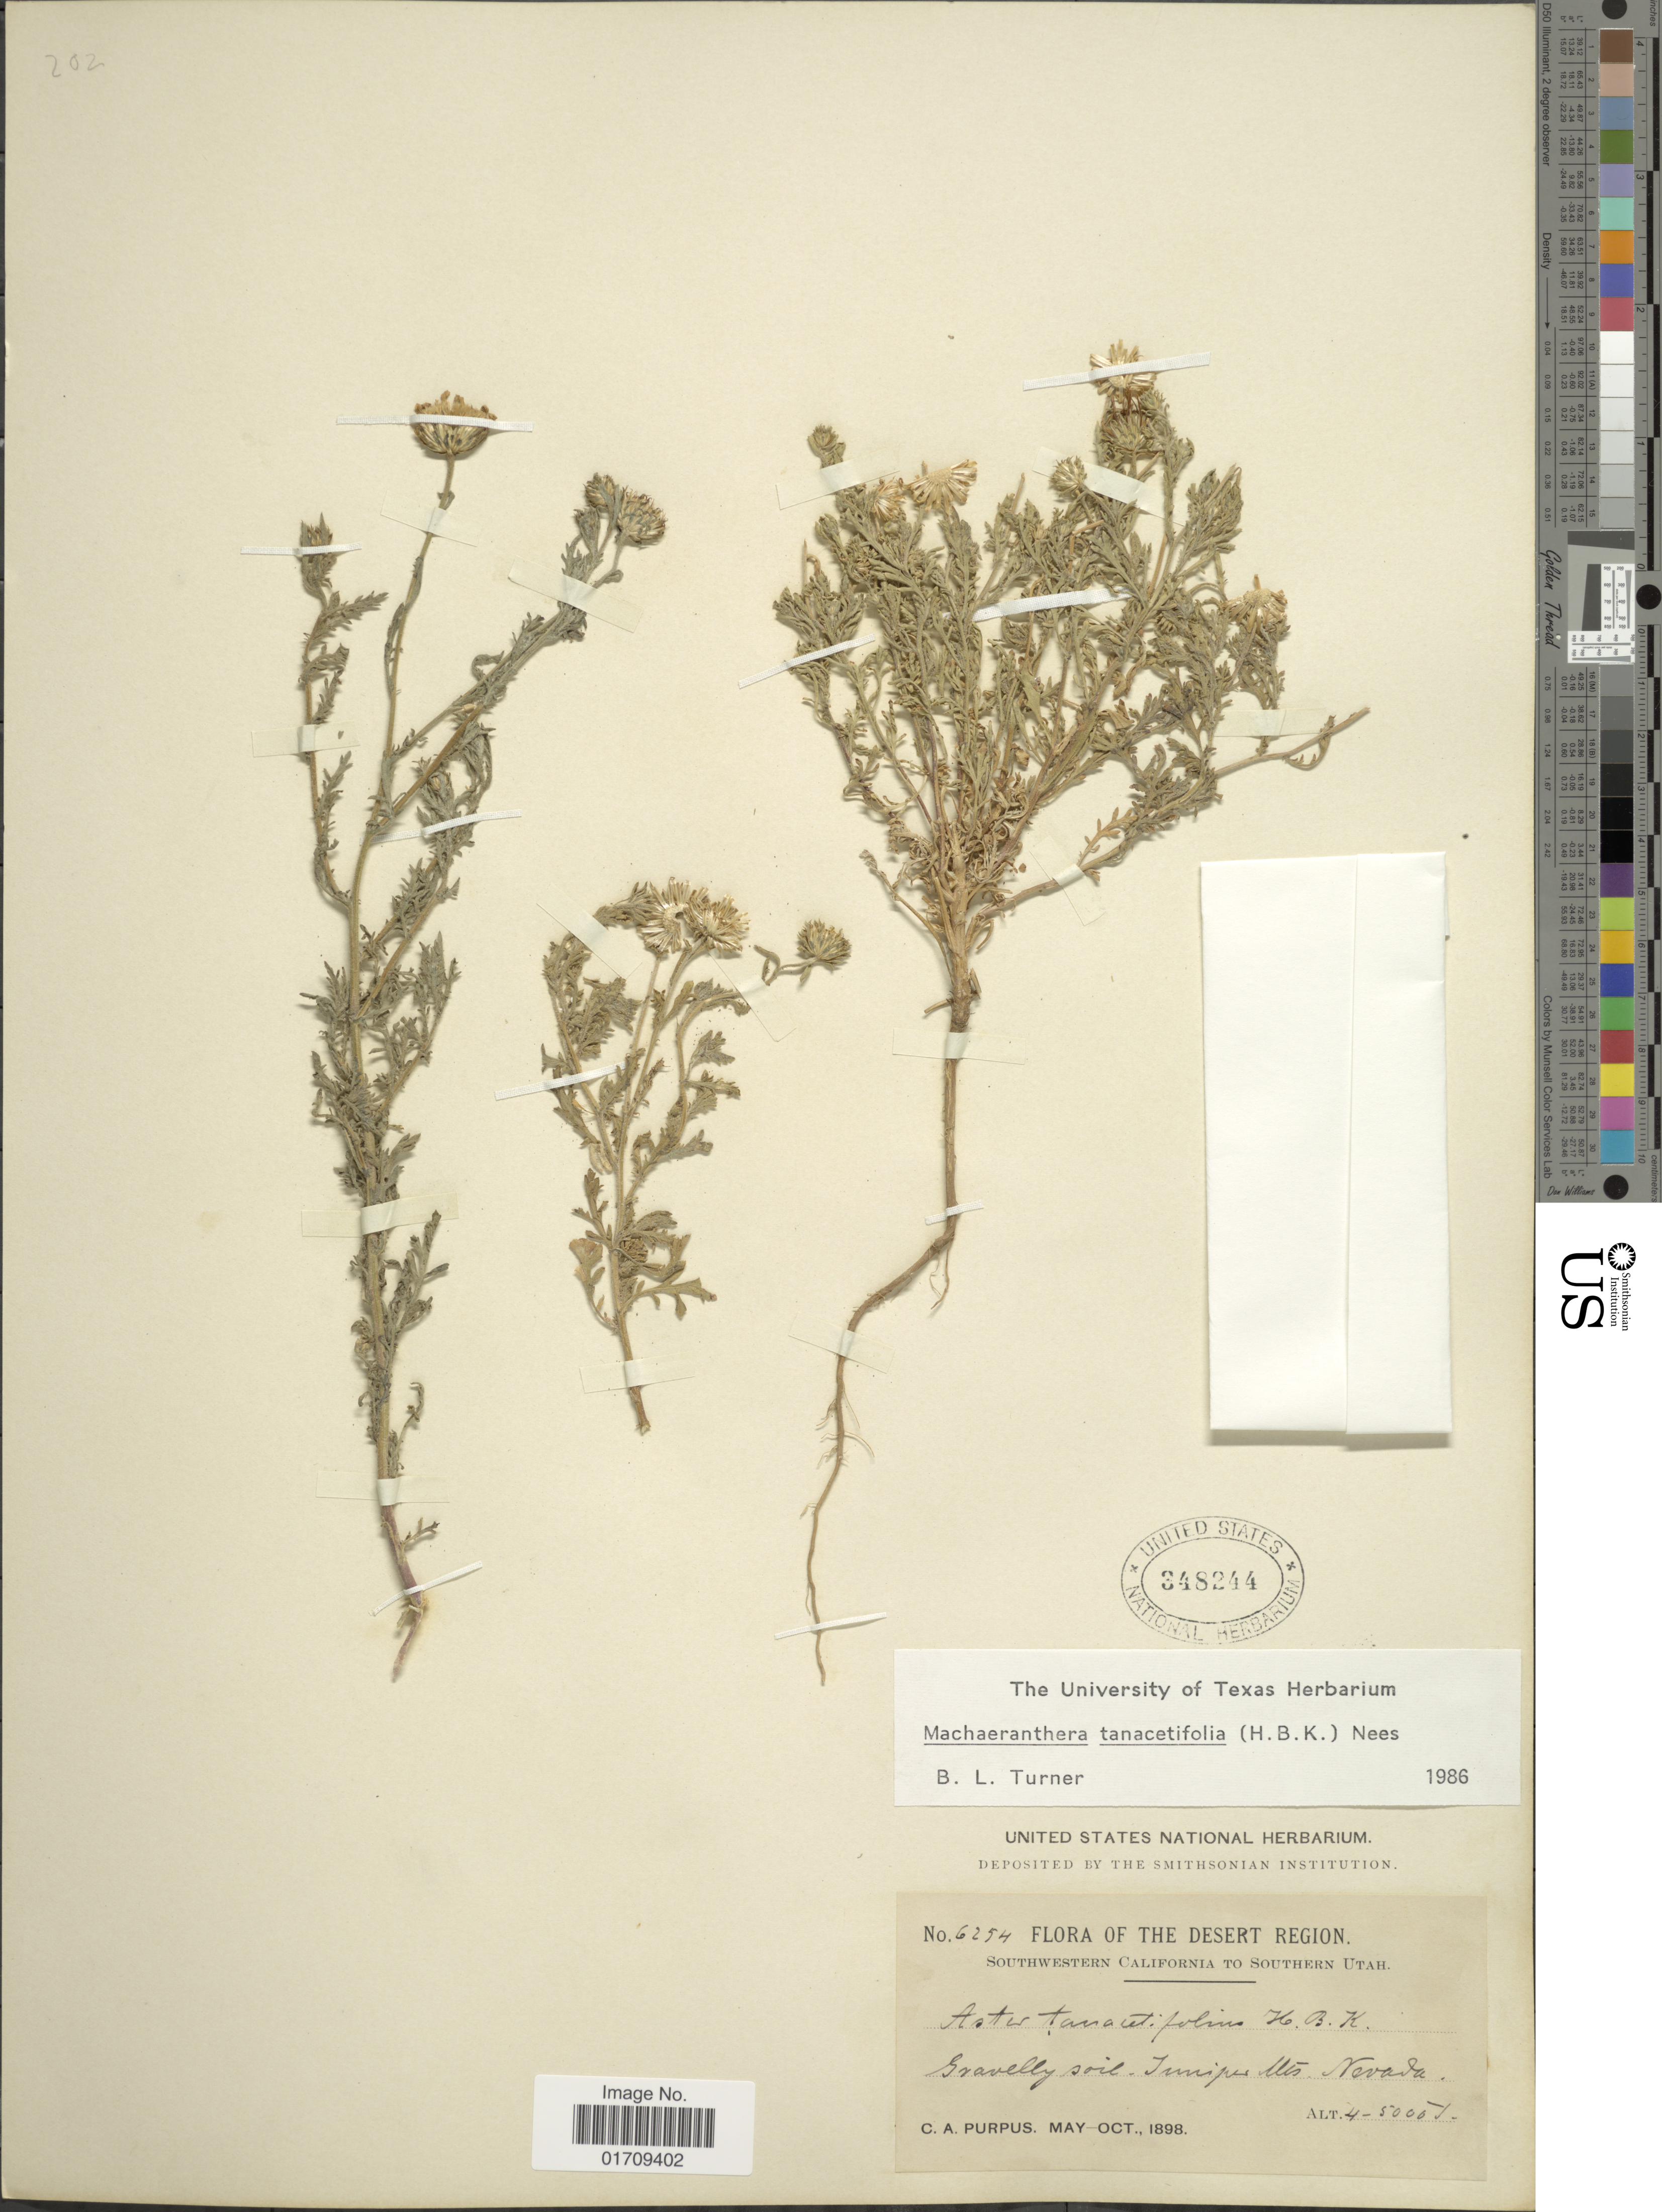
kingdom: Plantae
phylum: Tracheophyta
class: Magnoliopsida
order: Asterales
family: Asteraceae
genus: Machaeranthera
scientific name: Machaeranthera tanacetifolia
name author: (Kunth) Nees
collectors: C. A. Purpus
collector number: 6254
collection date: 1898-05/1898-10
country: United States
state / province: Nevada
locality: The Desert Region, Gravelly Soil - Juniper Mts.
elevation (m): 1219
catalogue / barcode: US 348244